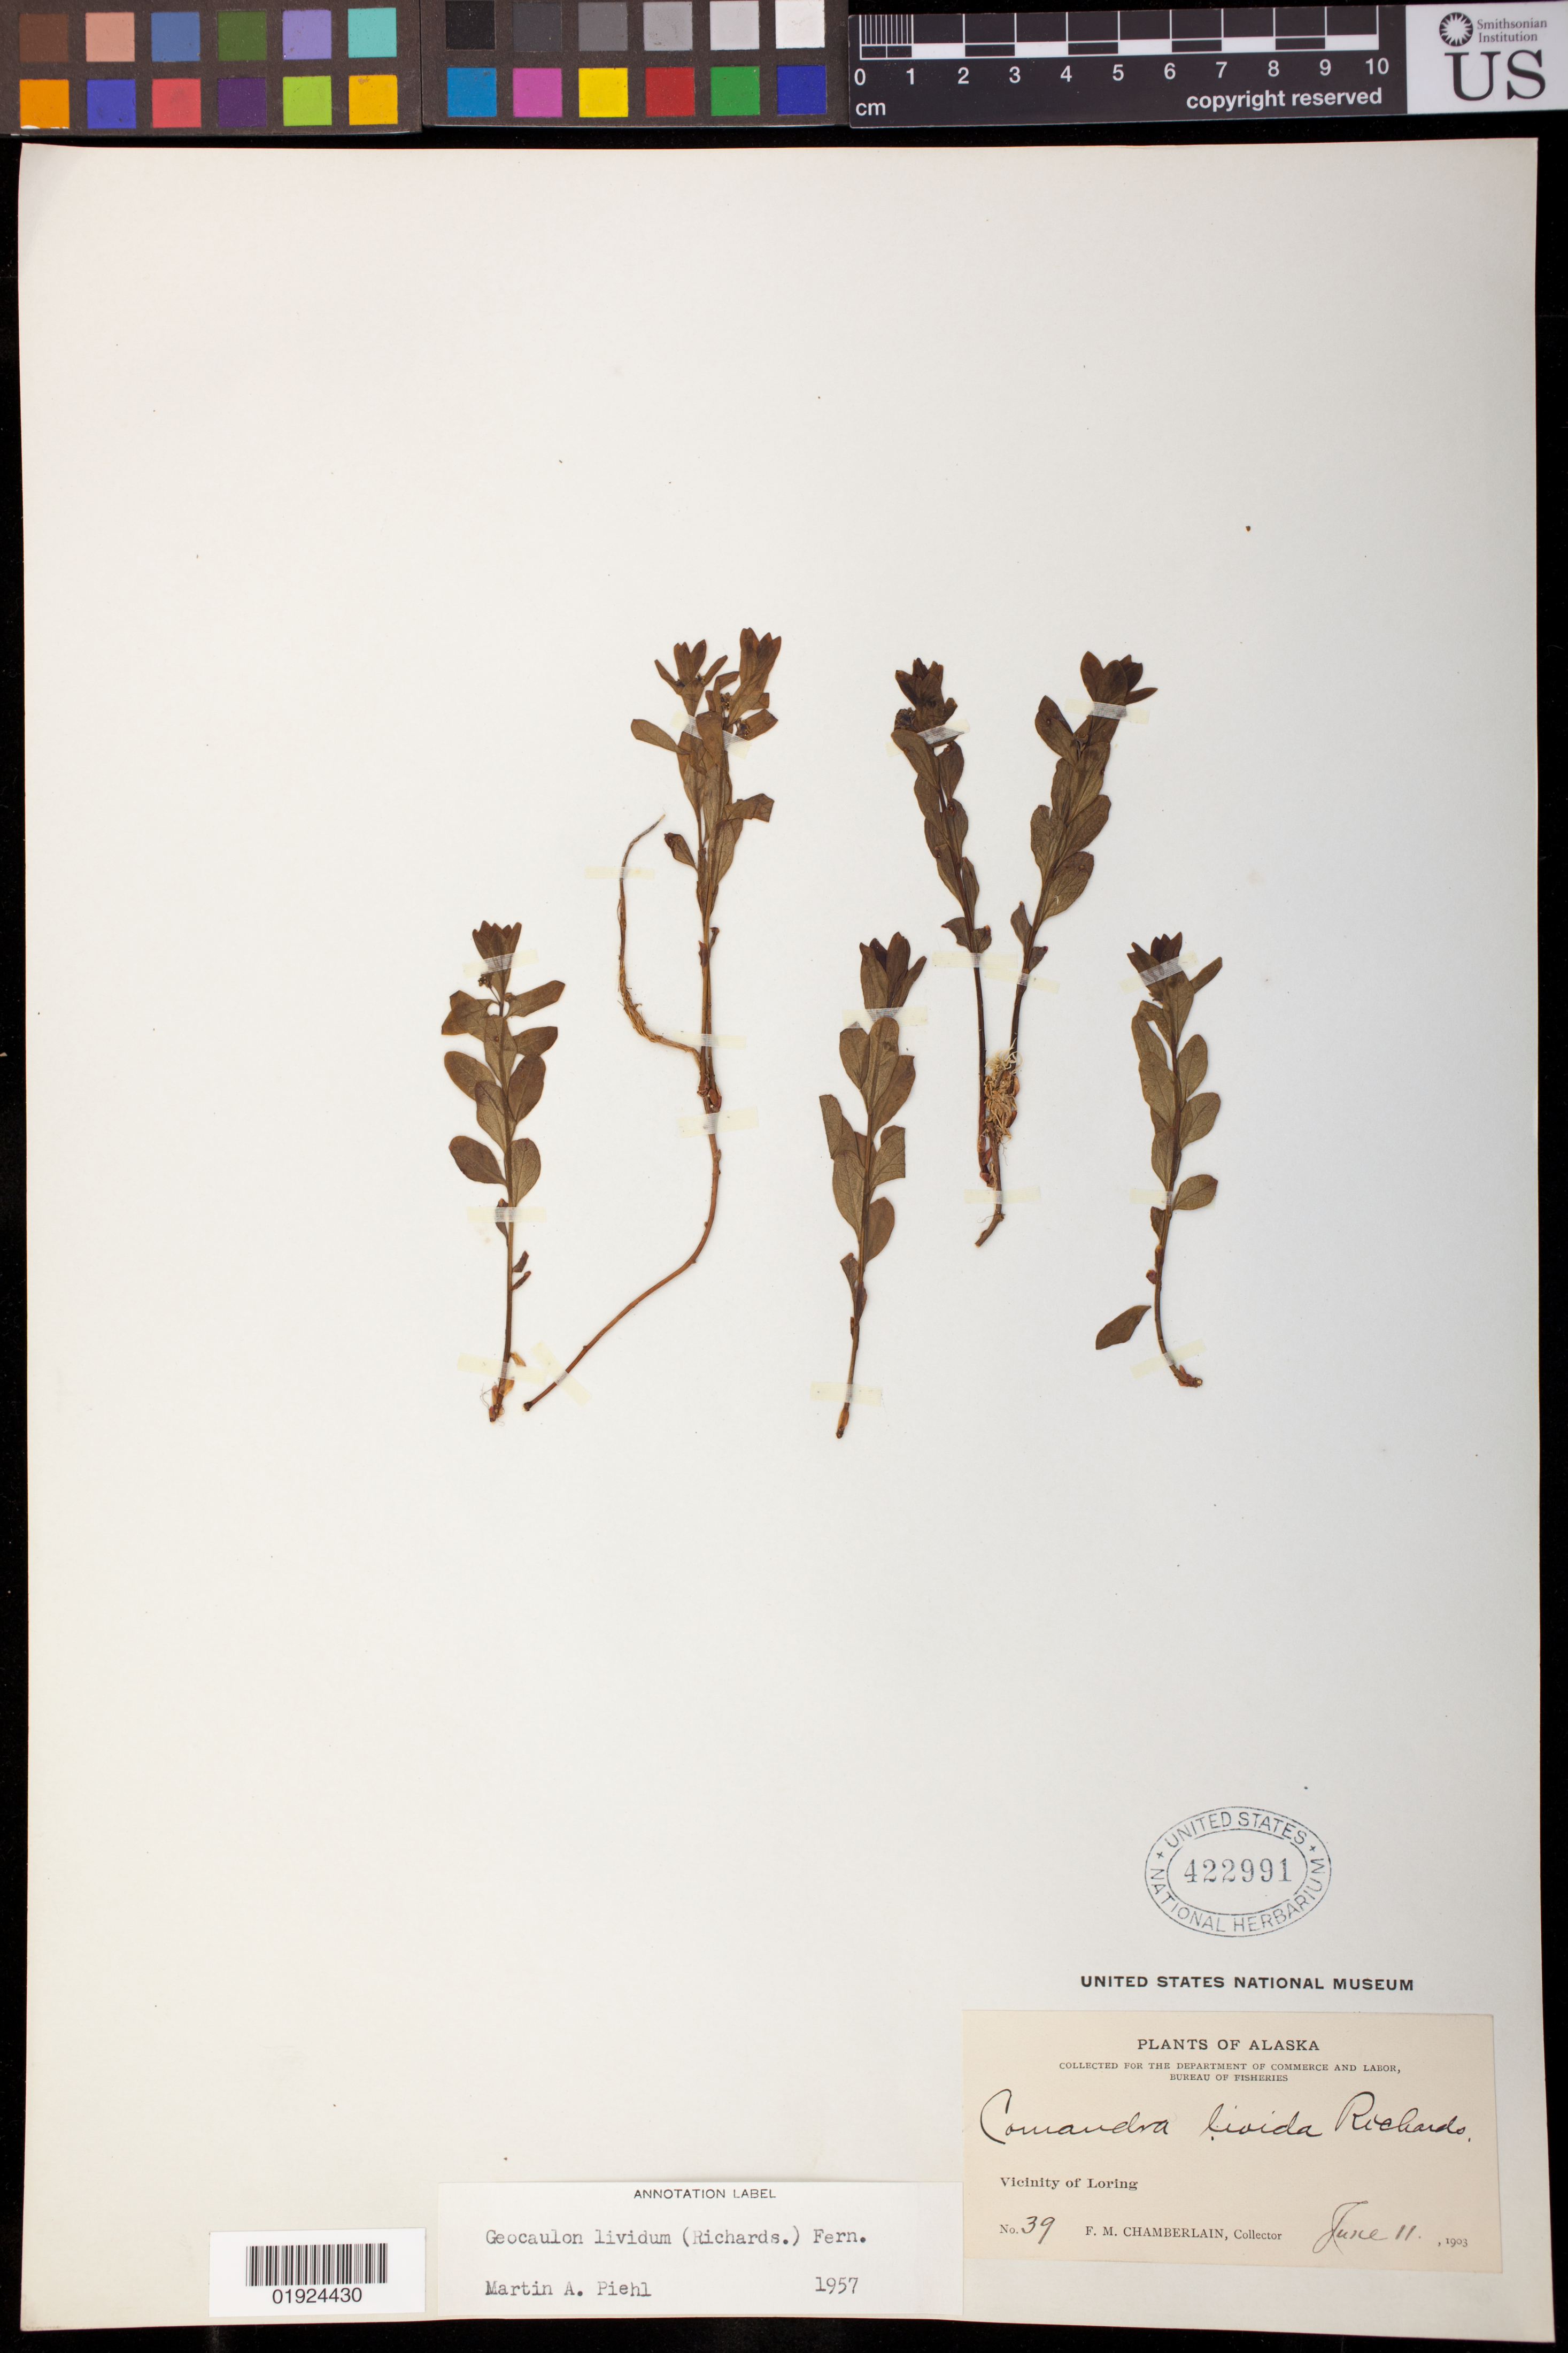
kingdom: Plantae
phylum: Tracheophyta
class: Magnoliopsida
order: Santalales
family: Comandraceae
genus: Geocaulon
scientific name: Geocaulon lividum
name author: (Richardson) Fernald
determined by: Piehl, M. A.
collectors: F. Chamberlain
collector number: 39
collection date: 1903-06-11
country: United States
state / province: Alaska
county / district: Ketchikan Gateway Borough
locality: Vicinity of Loring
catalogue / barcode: US 422991